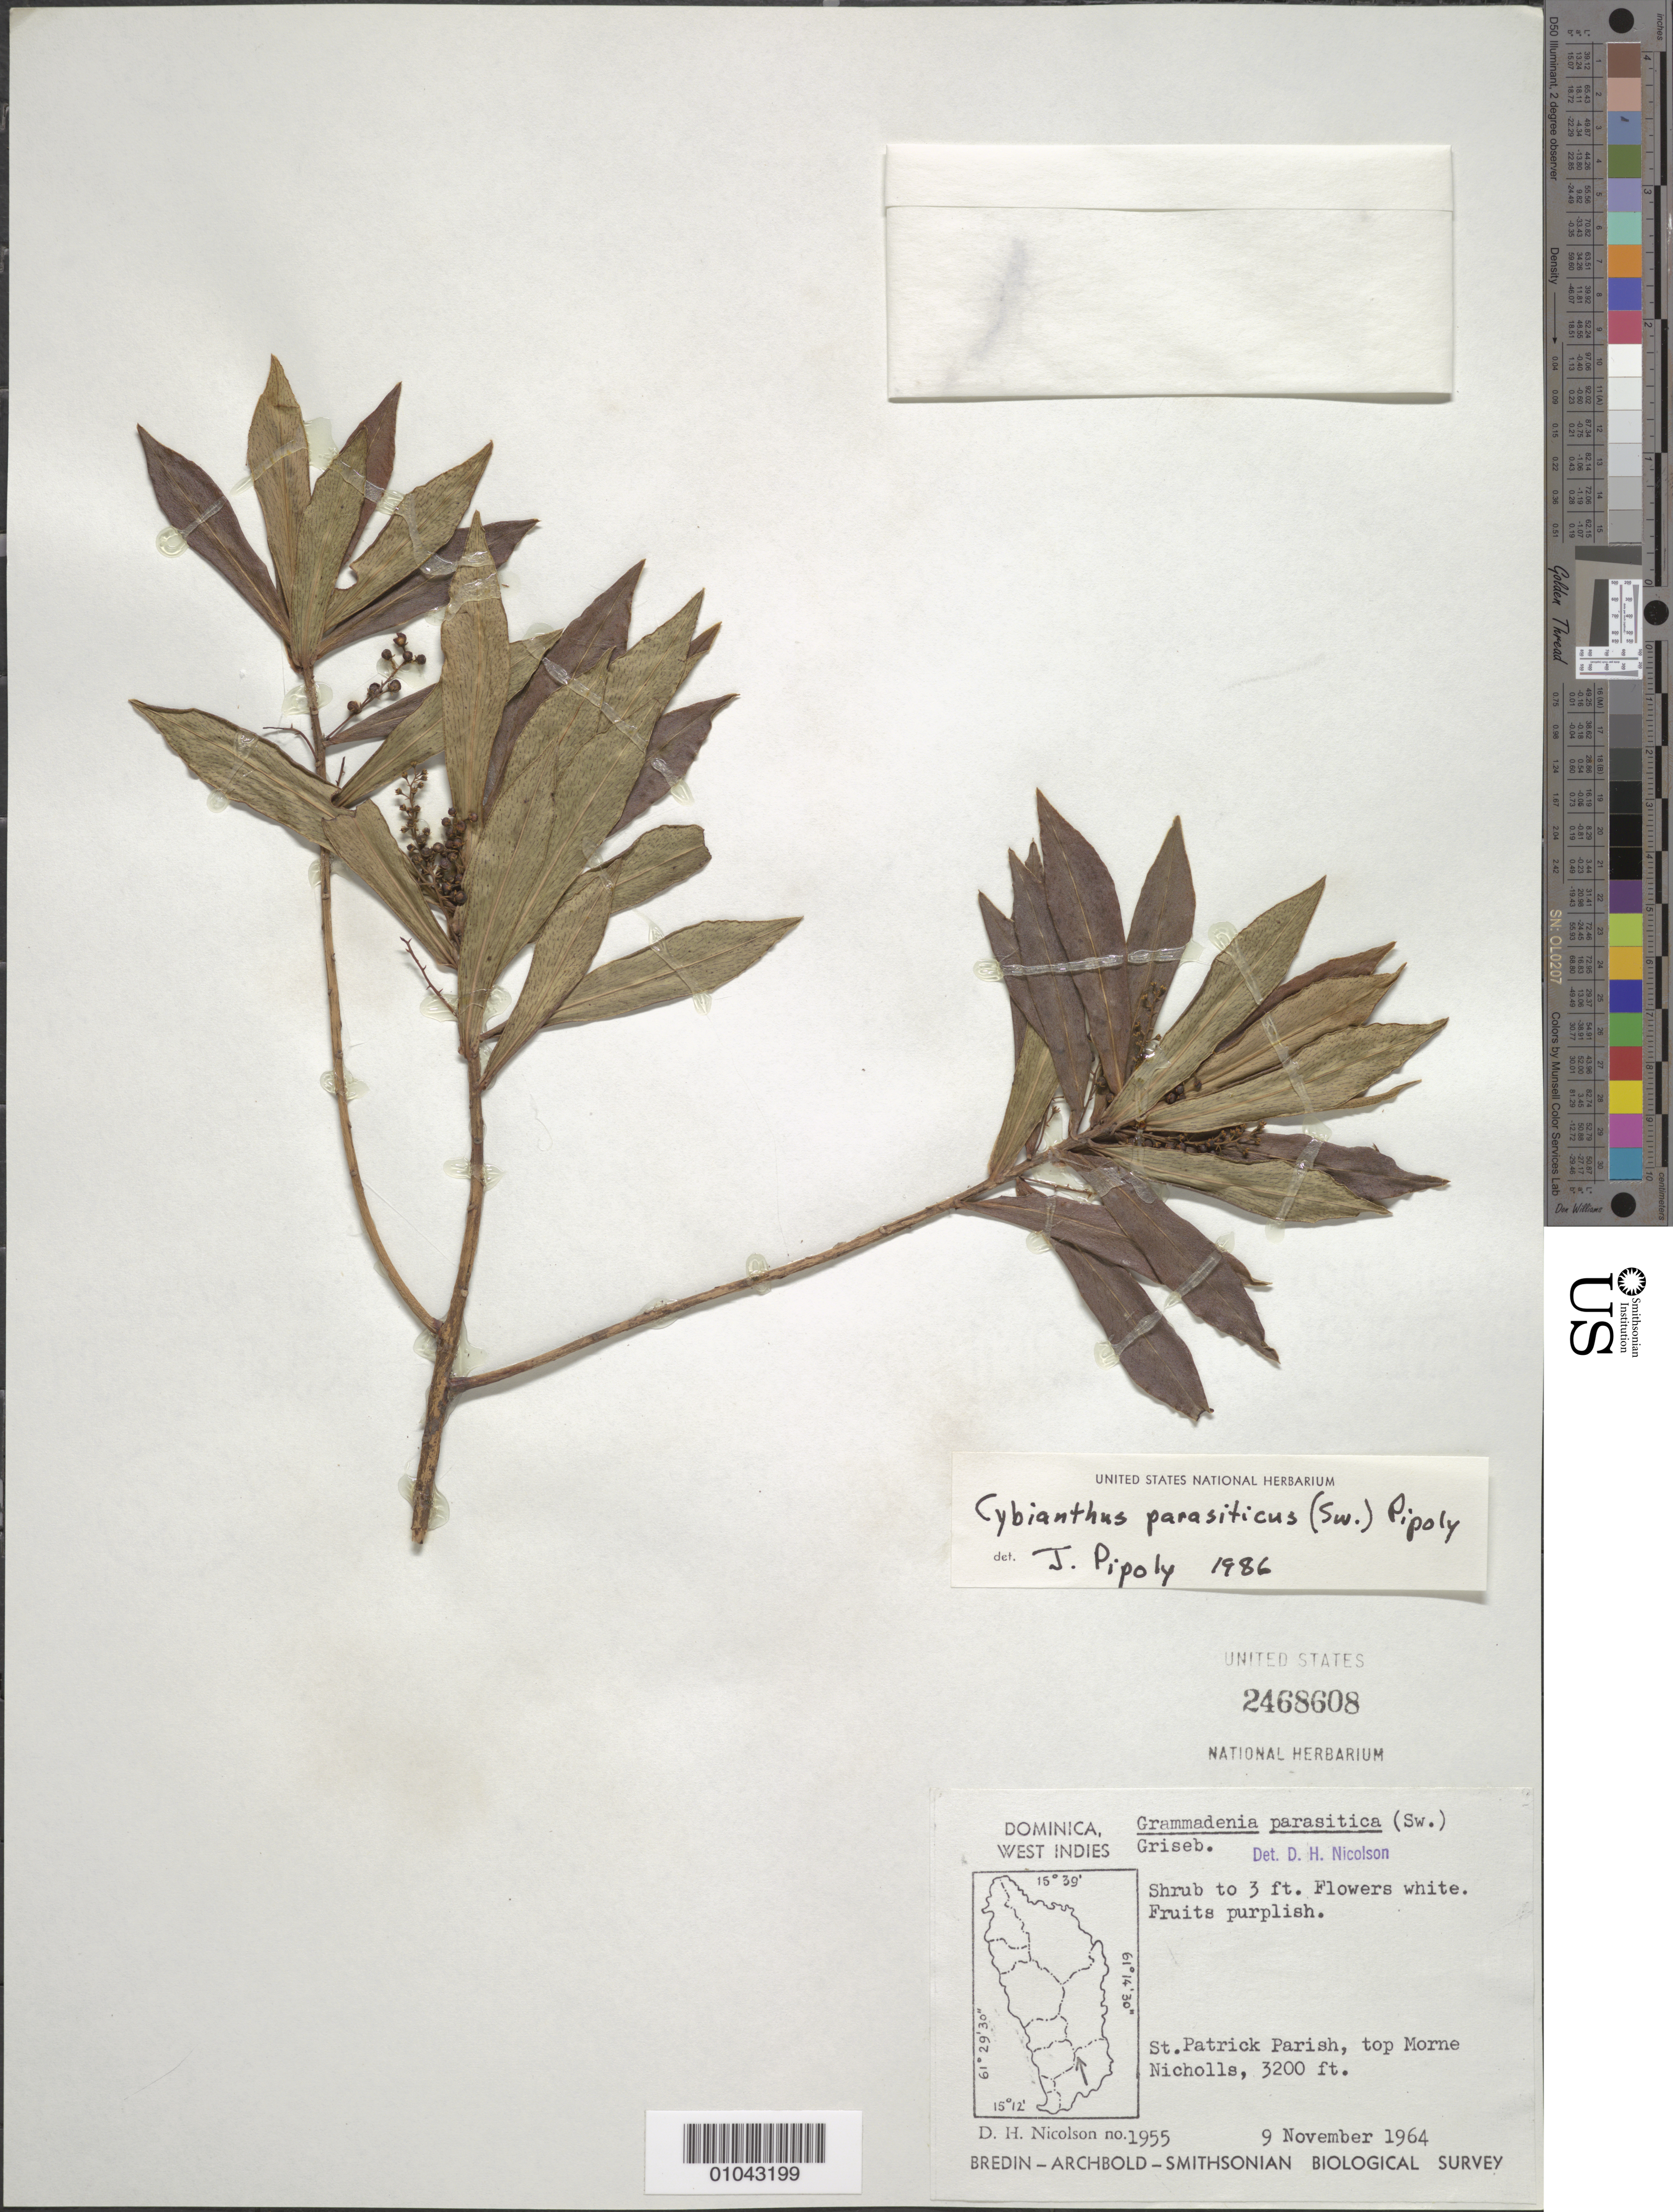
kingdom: Plantae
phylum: Tracheophyta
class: Magnoliopsida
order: Ericales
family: Primulaceae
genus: Cybianthus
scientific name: Cybianthus parasiticus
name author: (Sw.) Pipoly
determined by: Pipoly, J. J., III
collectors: D. H. Nicolson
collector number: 1955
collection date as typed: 09 Nov 1964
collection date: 1964-11-09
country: Dominica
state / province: St. Patrick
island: Dominica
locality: Morne Nicholls, top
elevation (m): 975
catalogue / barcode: US 2468608